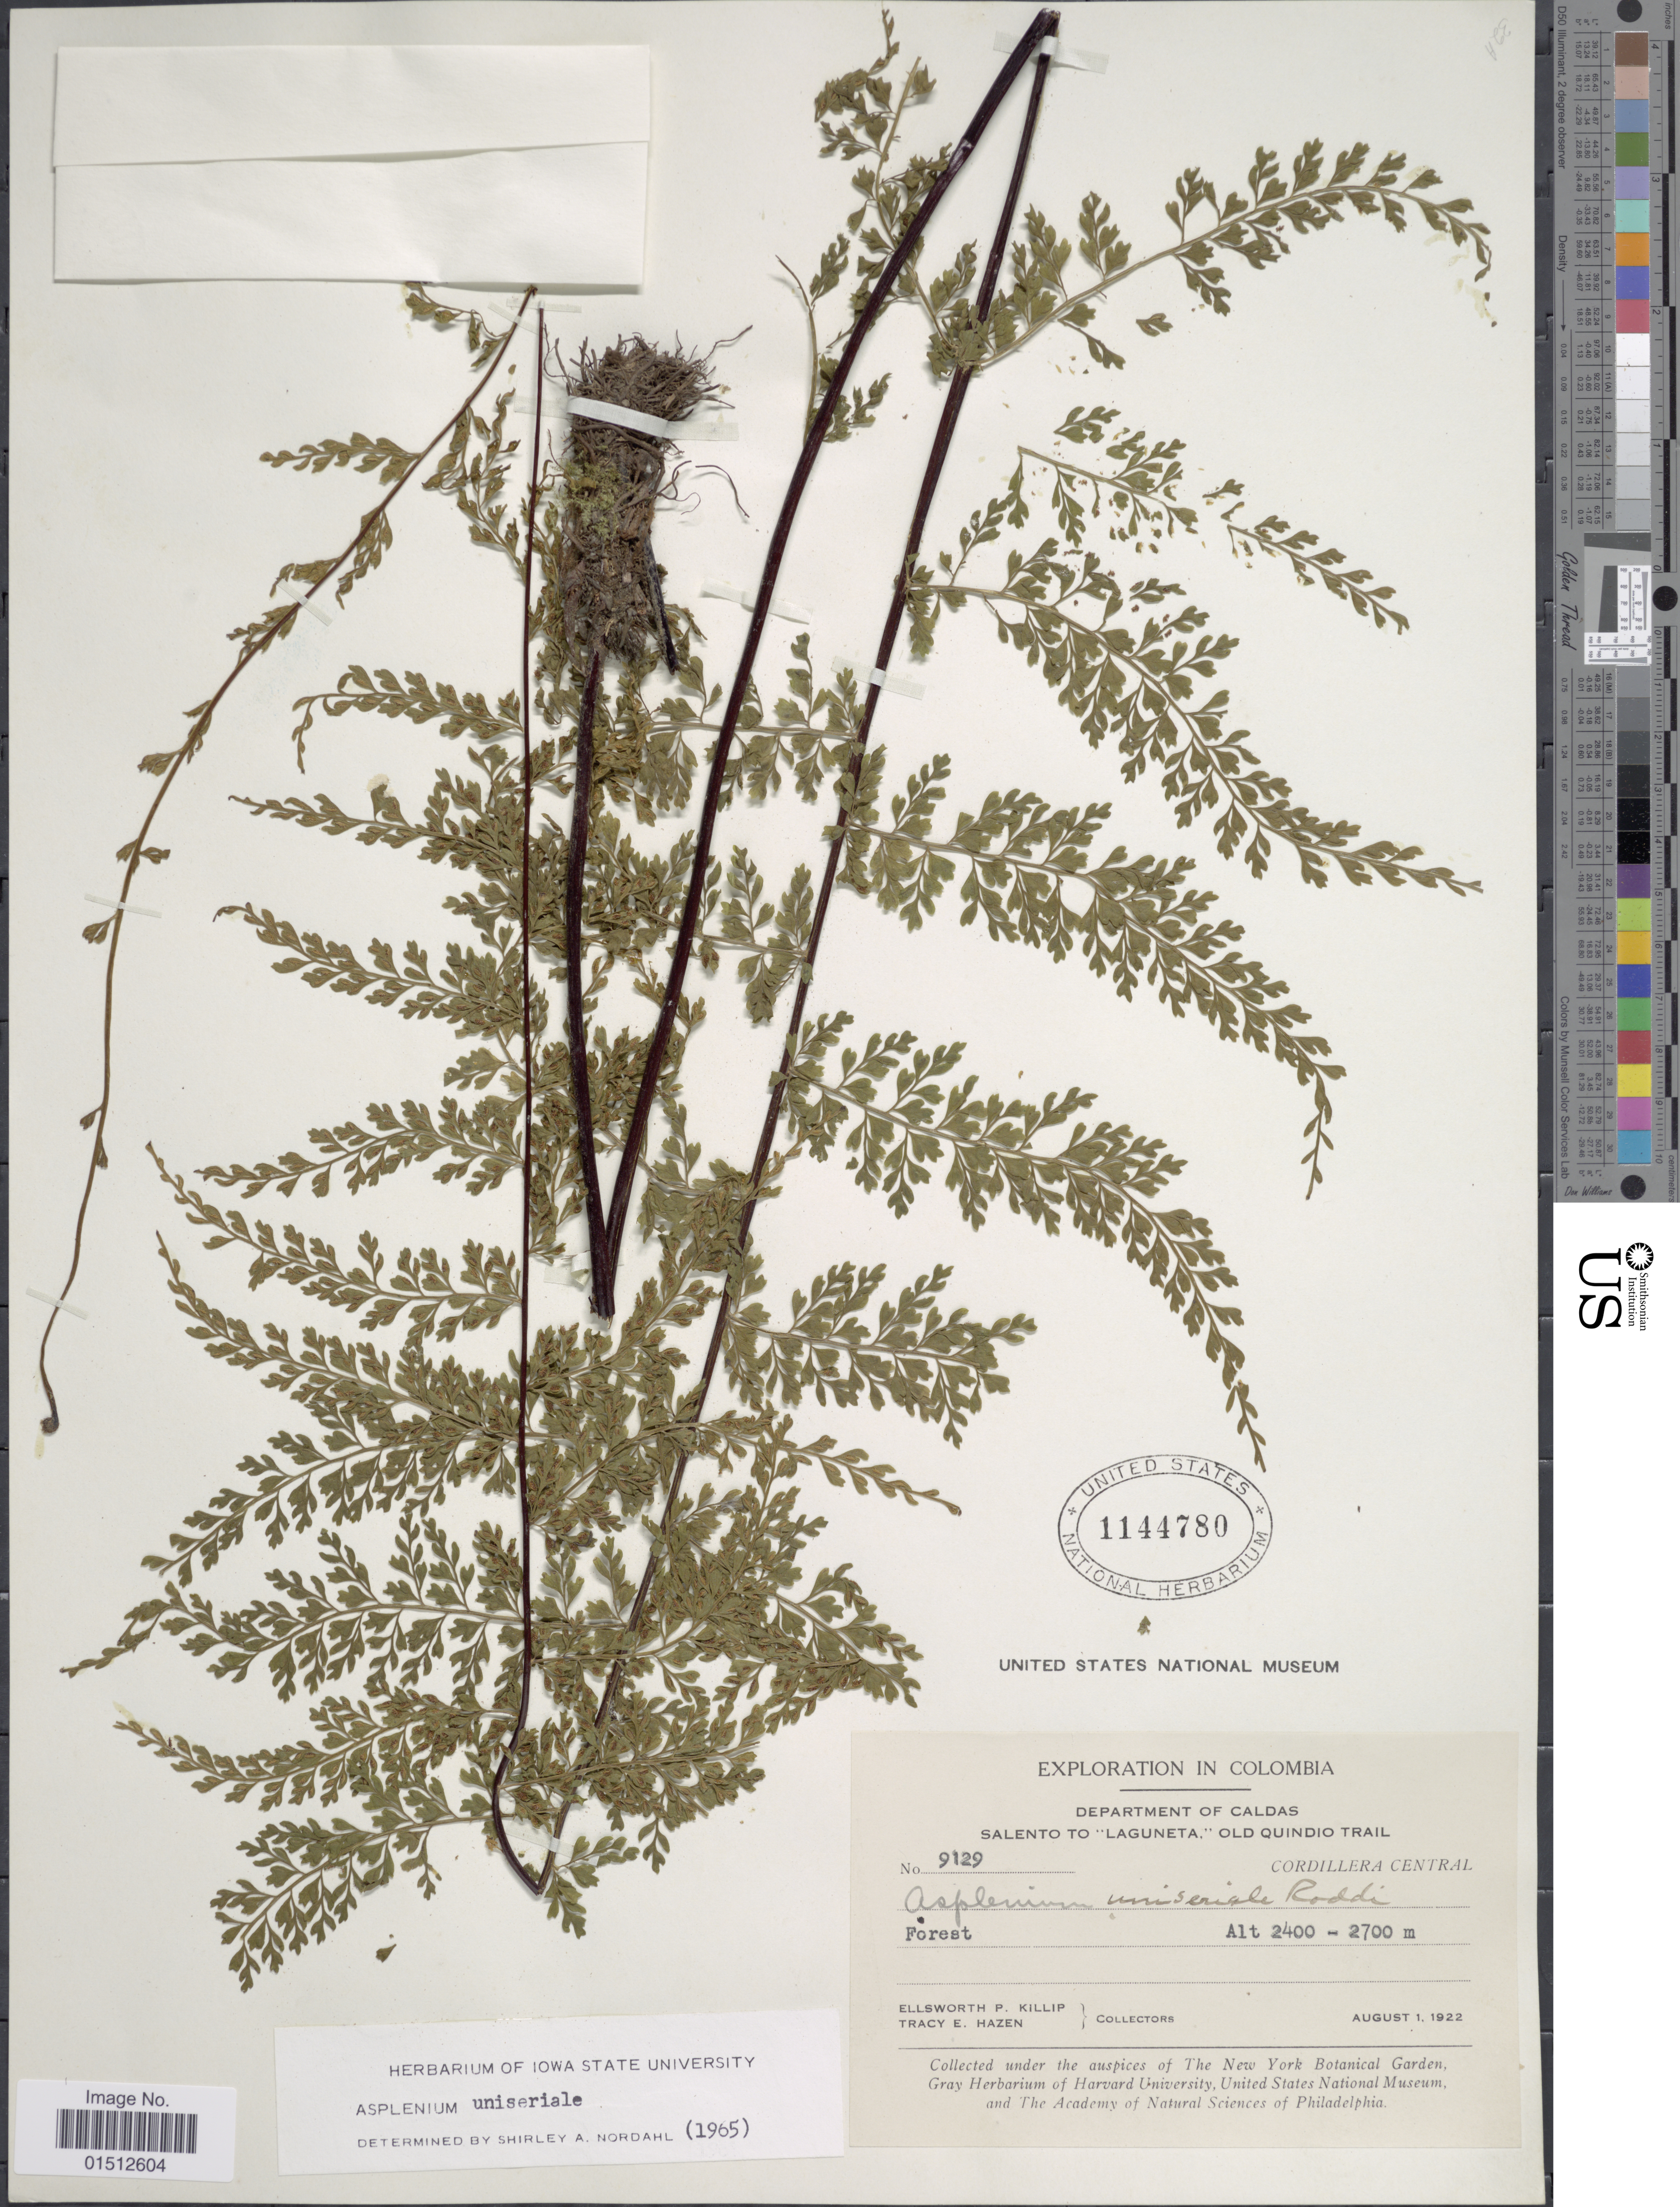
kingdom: Plantae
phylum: Tracheophyta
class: Polypodiopsida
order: Polypodiales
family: Aspleniaceae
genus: Asplenium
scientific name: Asplenium radicans var. uniserale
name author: (Raddi) L.D. Gómez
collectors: E. P. Killip & T. E. Hazen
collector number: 9129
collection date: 1922-08-01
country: Colombia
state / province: Caldas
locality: Department of Caldas, Salento to "Laguenta, "old Quindio Trail.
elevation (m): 2400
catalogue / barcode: US 1144780